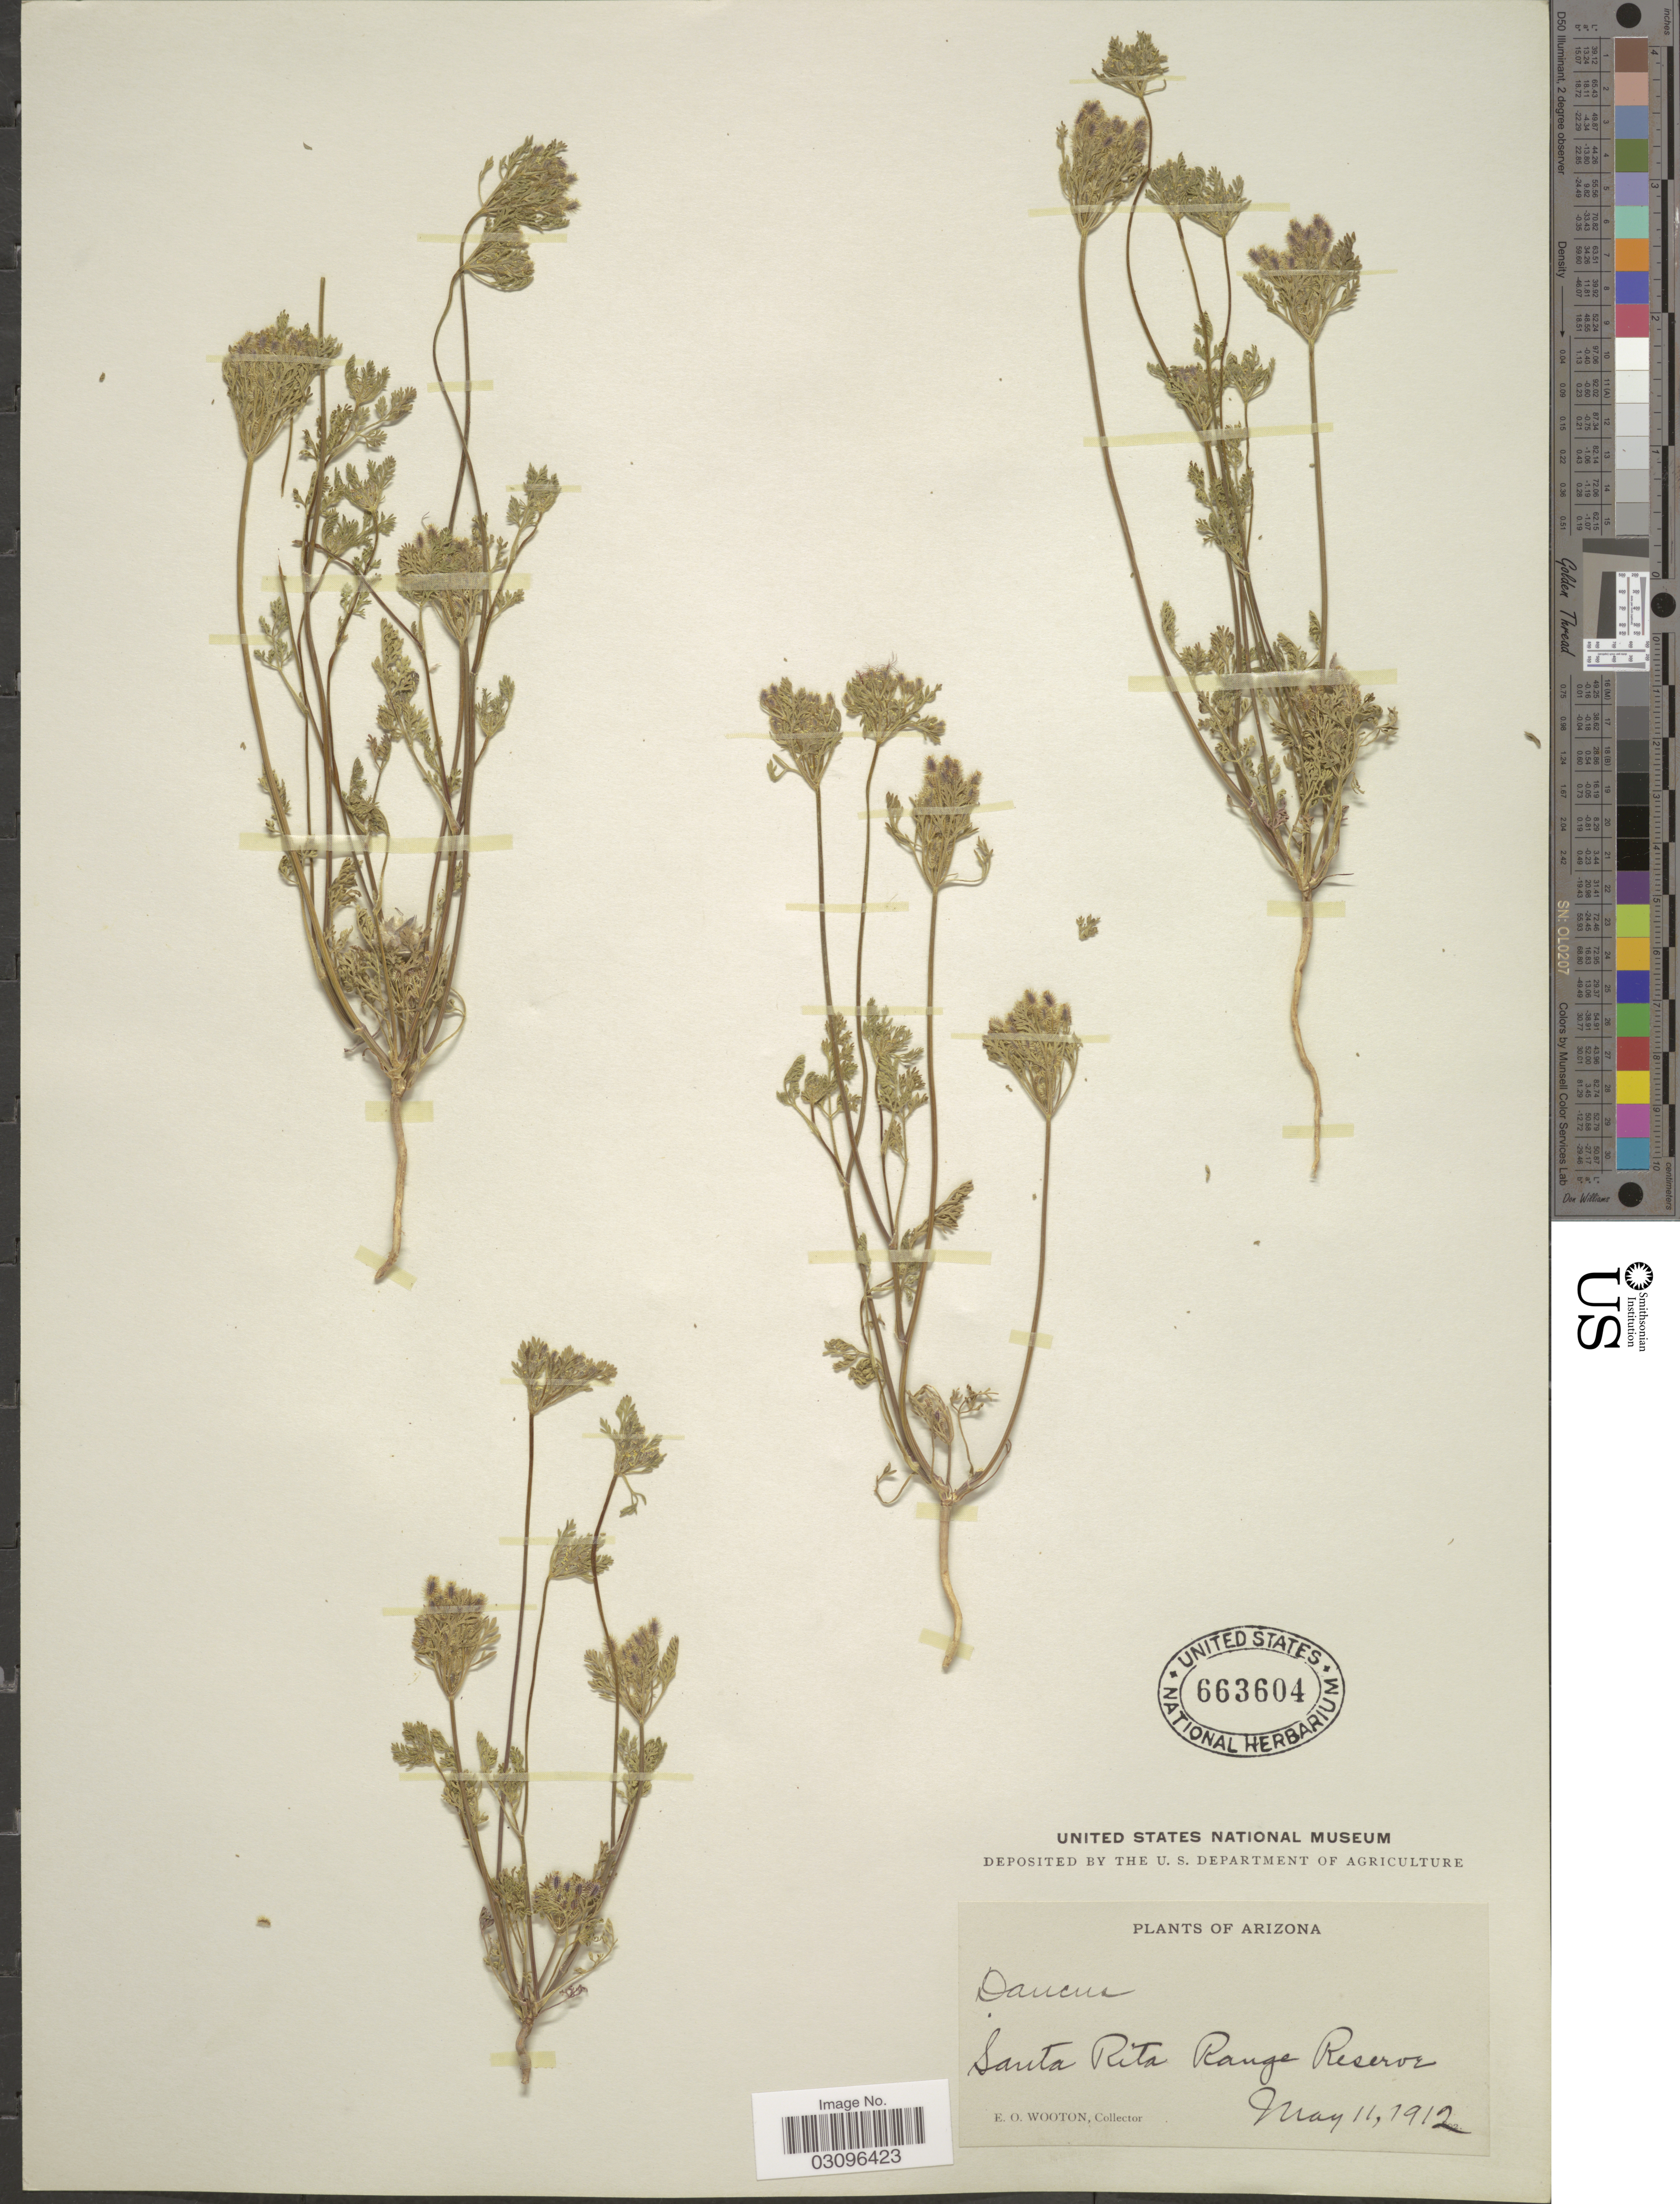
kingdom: Plantae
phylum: Tracheophyta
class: Magnoliopsida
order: Apiales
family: Apiaceae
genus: Daucus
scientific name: Daucus pusillus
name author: Michx.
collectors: E. O. Wooton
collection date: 1912-05-11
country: United States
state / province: Arizona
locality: Santa Rita Range Reserve.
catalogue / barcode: US 663604